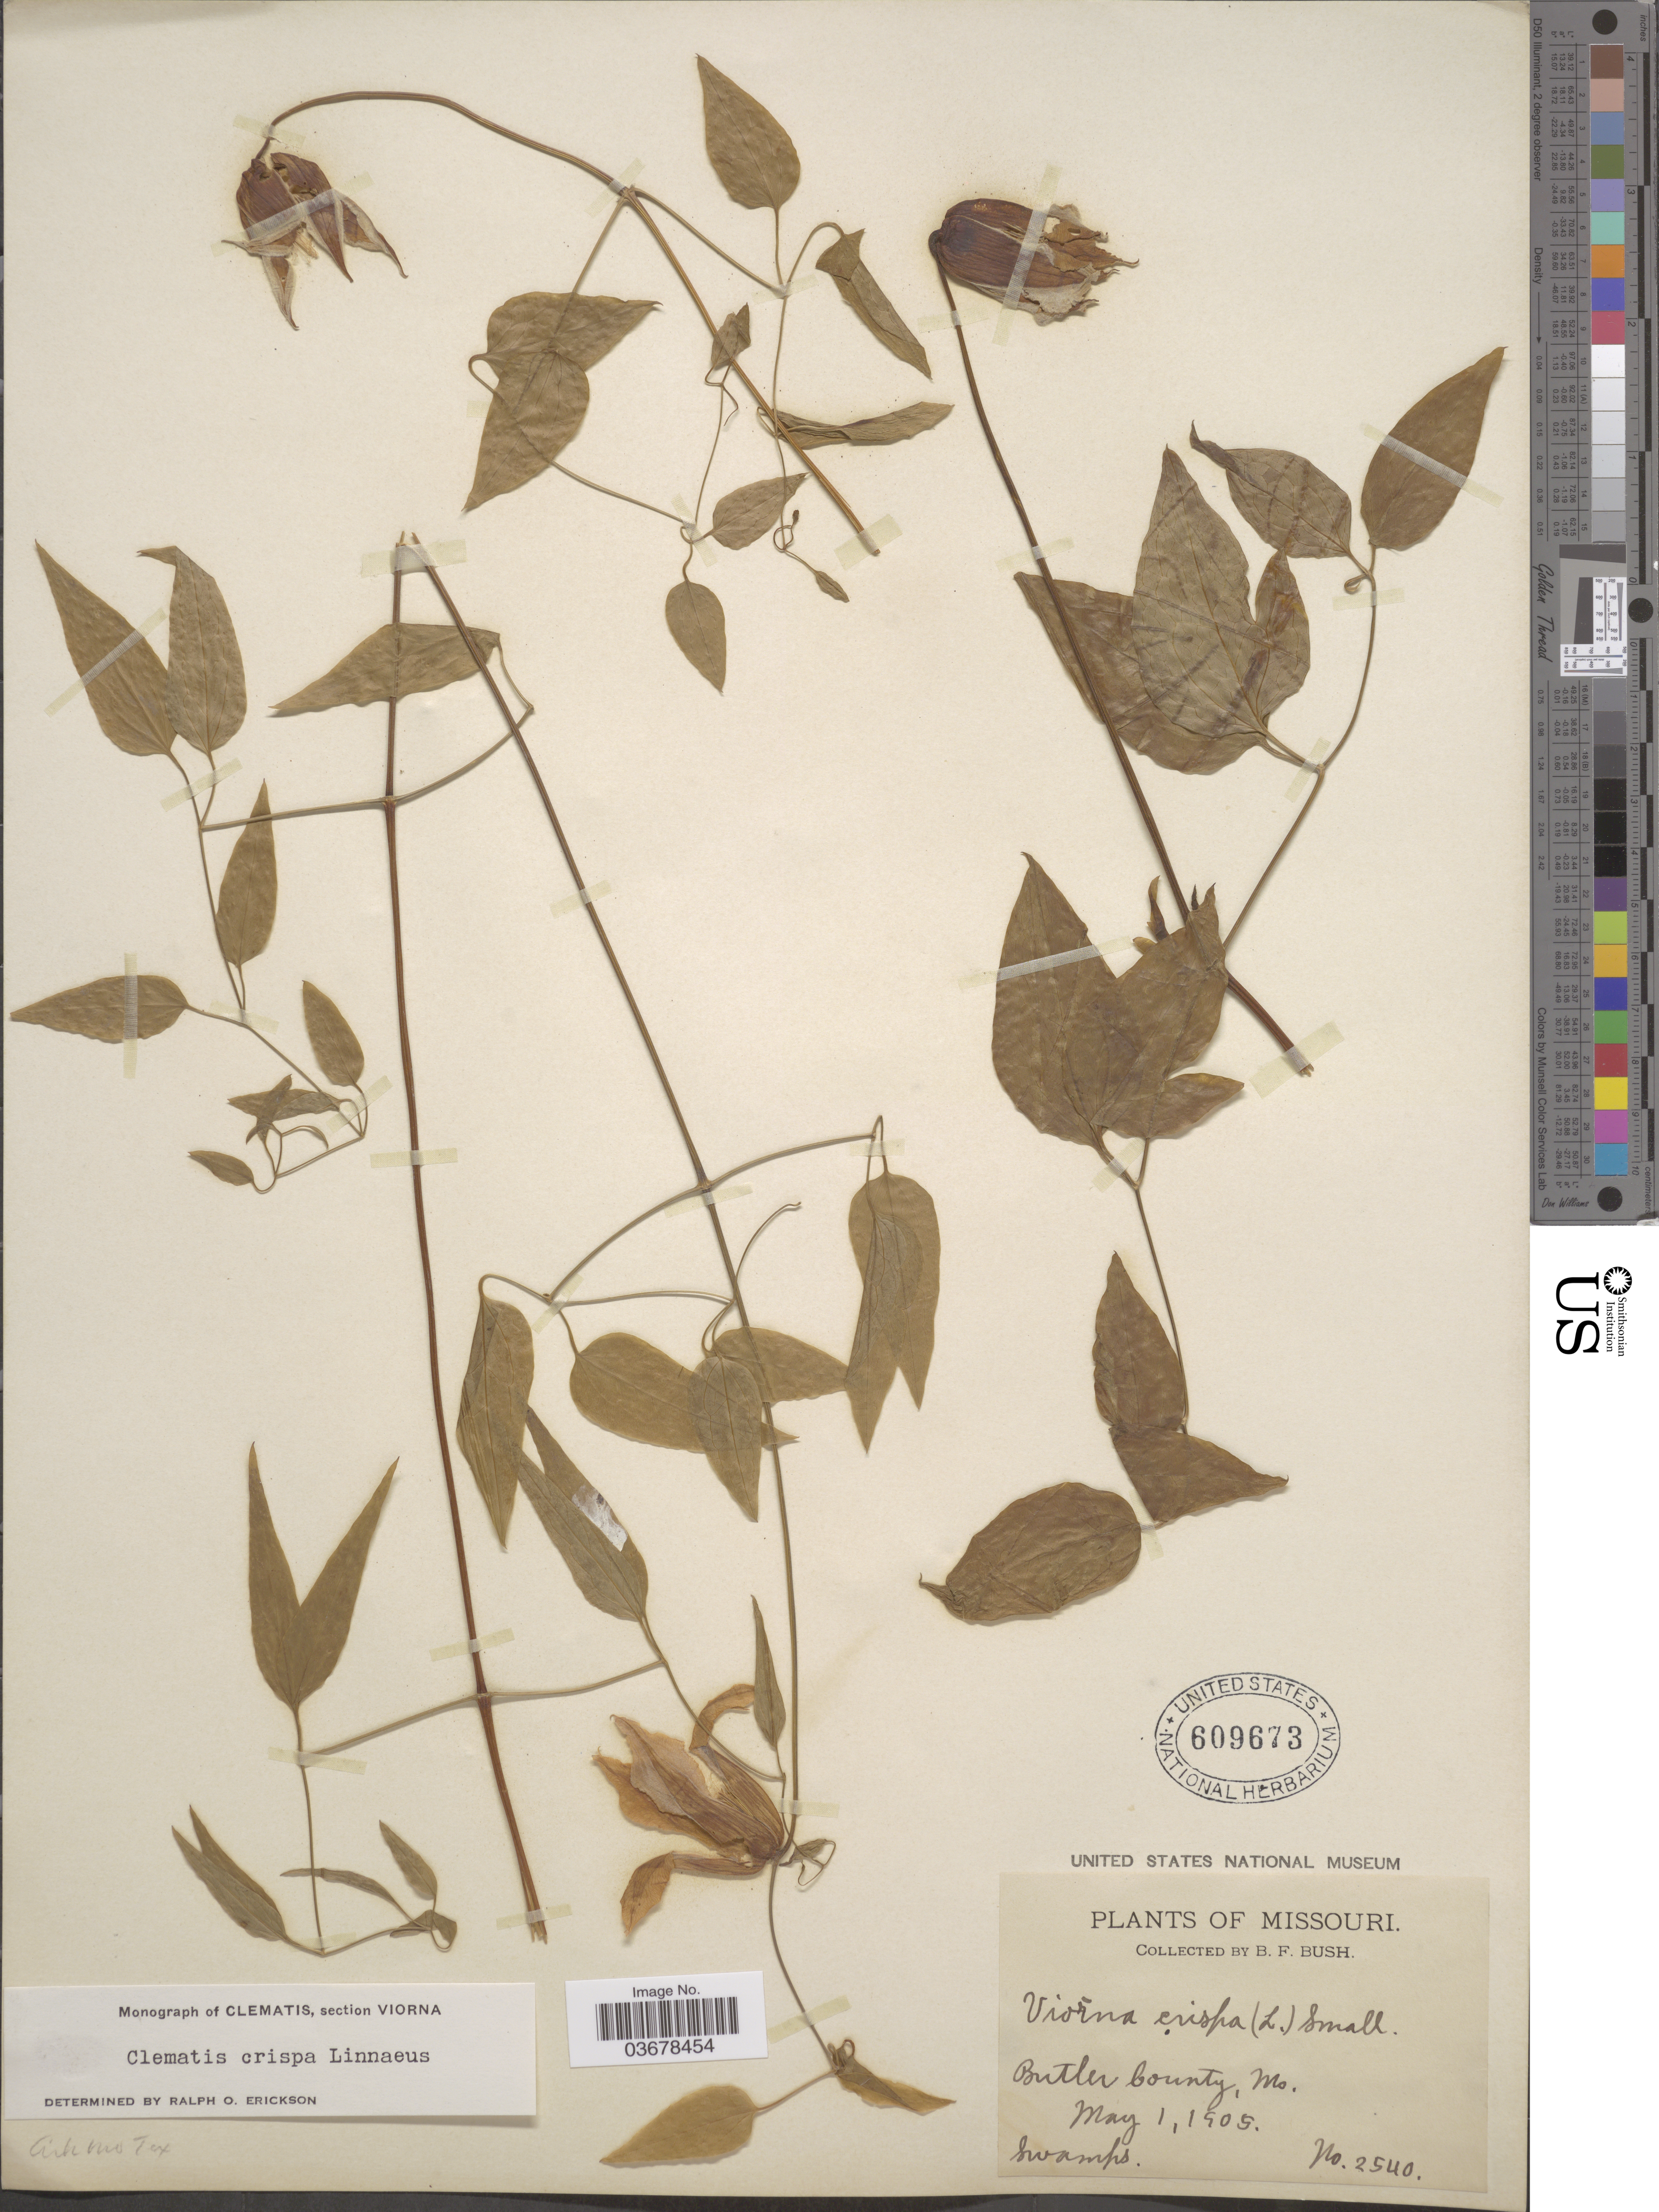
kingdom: Plantae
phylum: Tracheophyta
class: Magnoliopsida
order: Ranunculales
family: Ranunculaceae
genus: Clematis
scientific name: Clematis viorna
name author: L.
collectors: B. F. Bush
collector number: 2540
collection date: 1905-05-01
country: United States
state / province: Missouri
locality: Butler County.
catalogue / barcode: US 609673